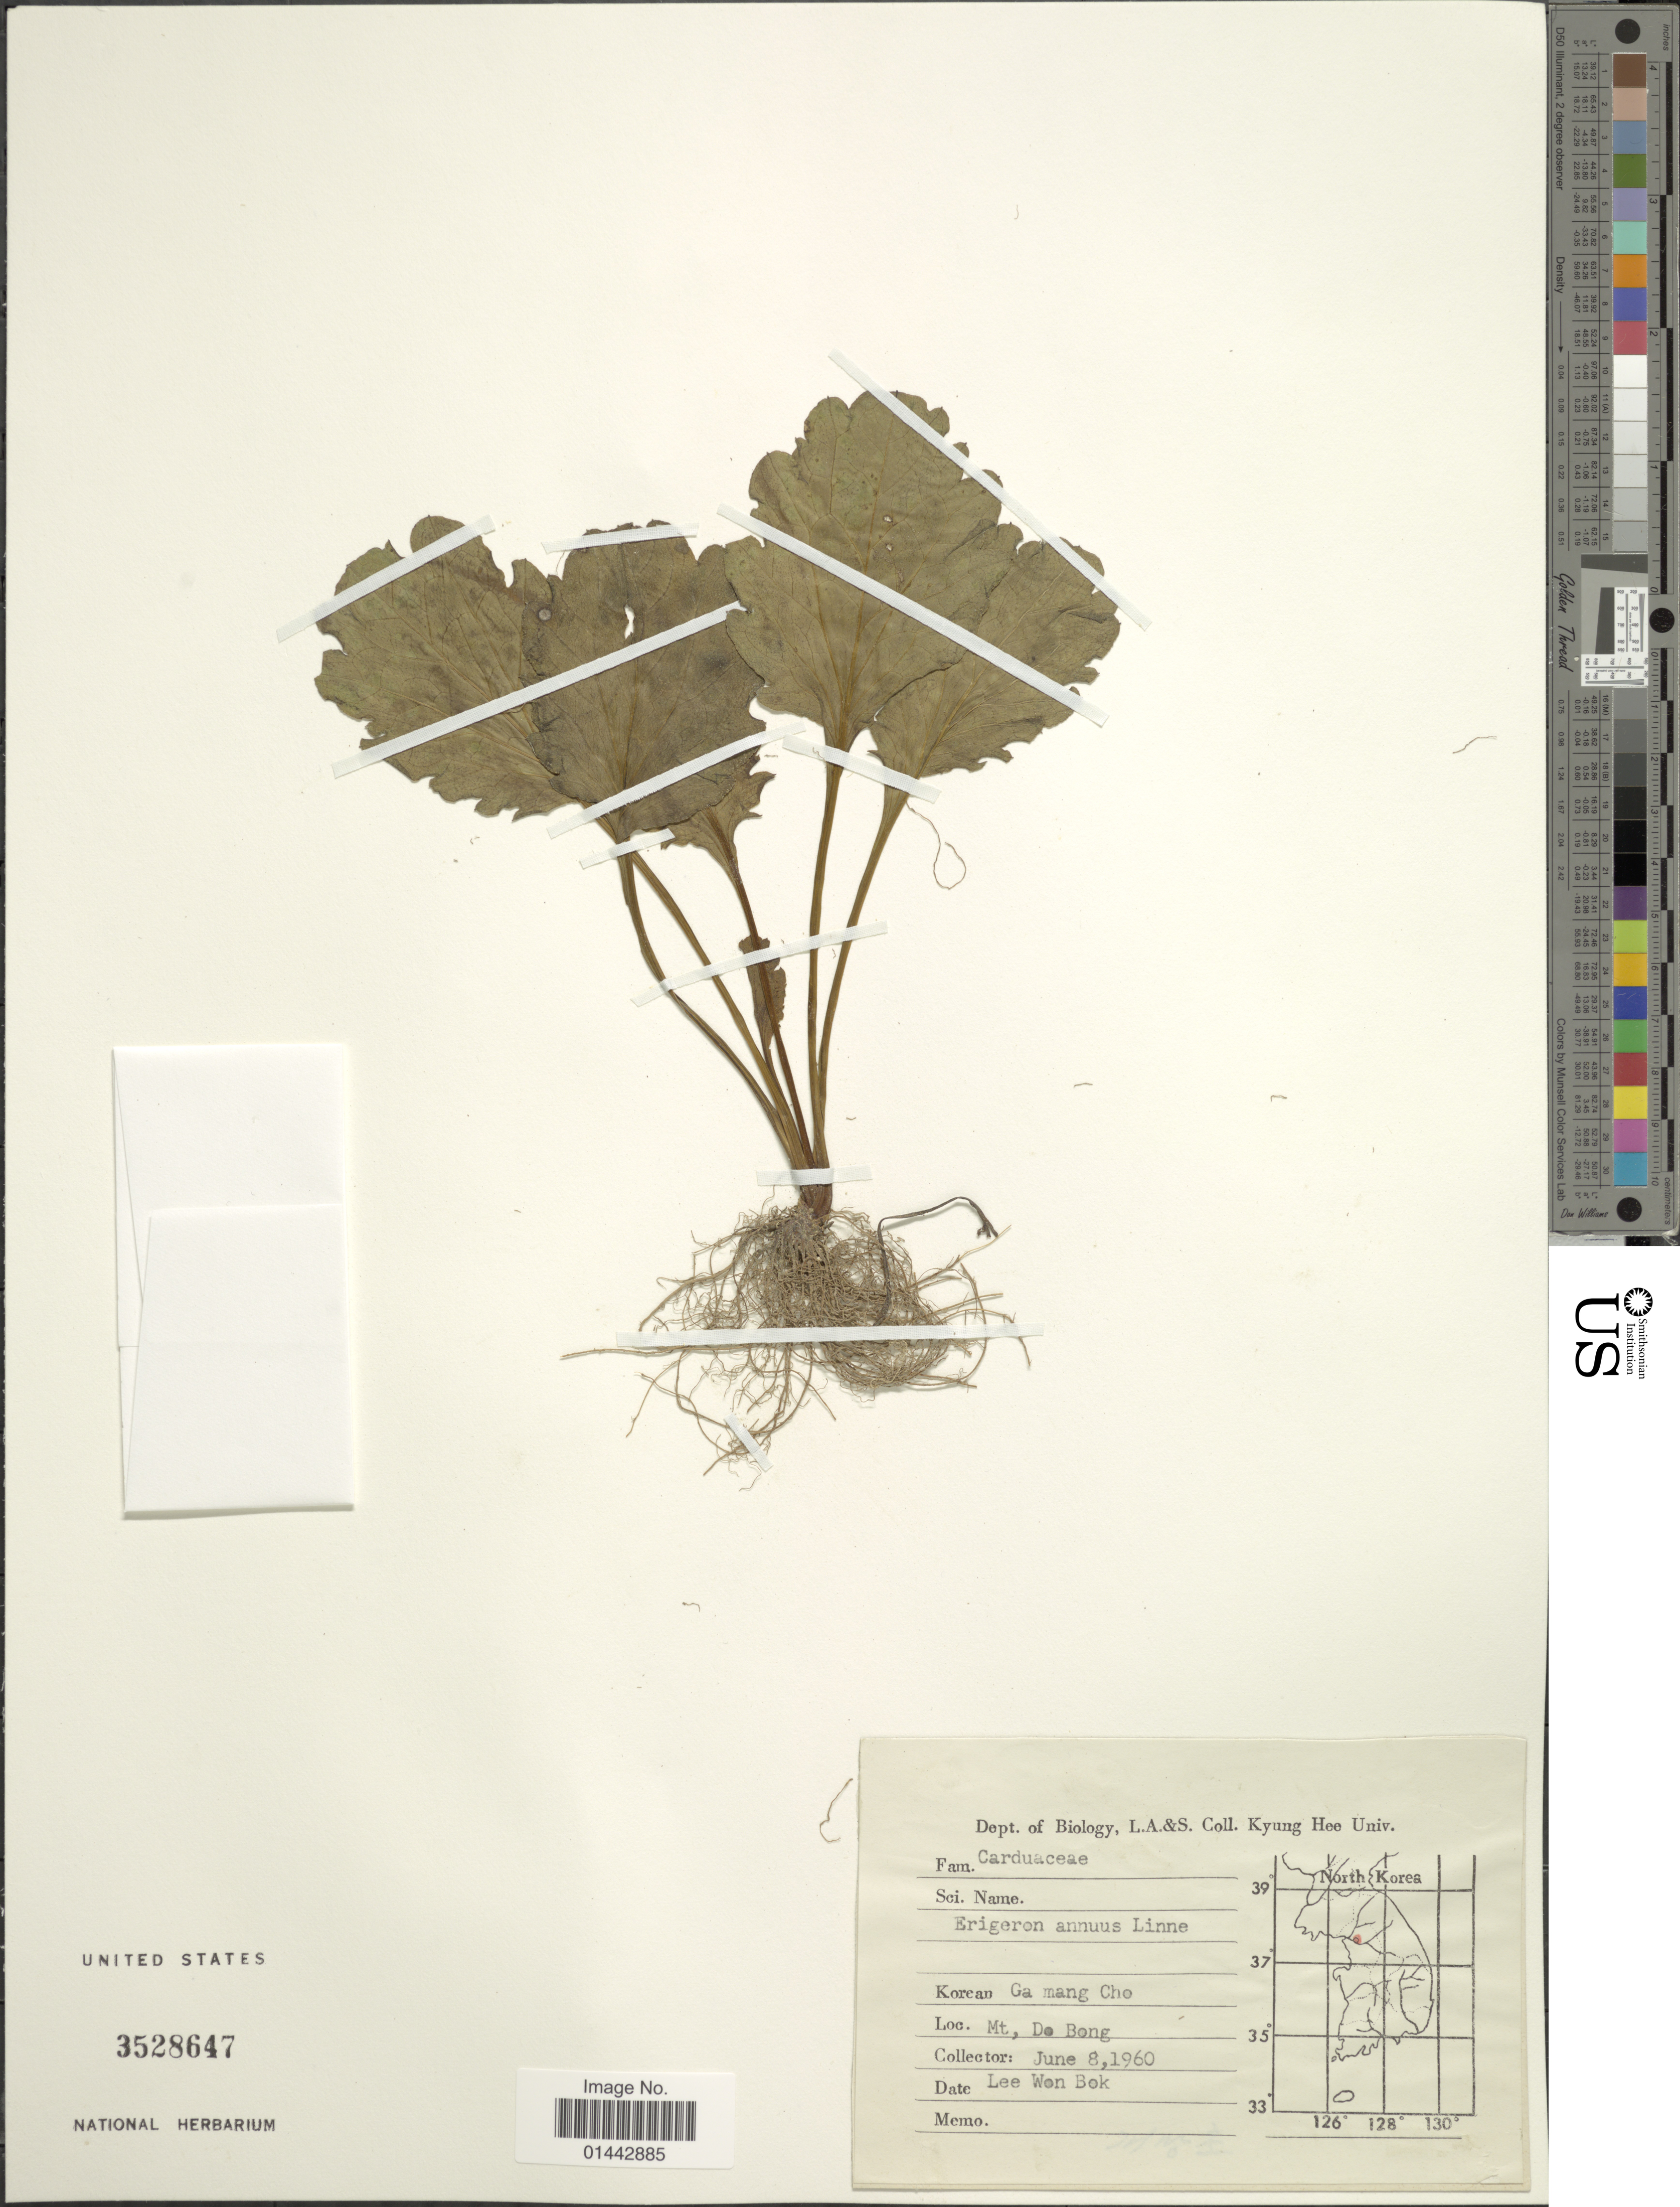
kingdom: Plantae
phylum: Tracheophyta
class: Magnoliopsida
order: Asterales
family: Asteraceae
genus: Erigeron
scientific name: Erigeron annuus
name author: (L.) Pers.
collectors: L. Bok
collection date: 1960-06-08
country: South Korea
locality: Mt, Do Bong.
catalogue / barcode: US 3528647